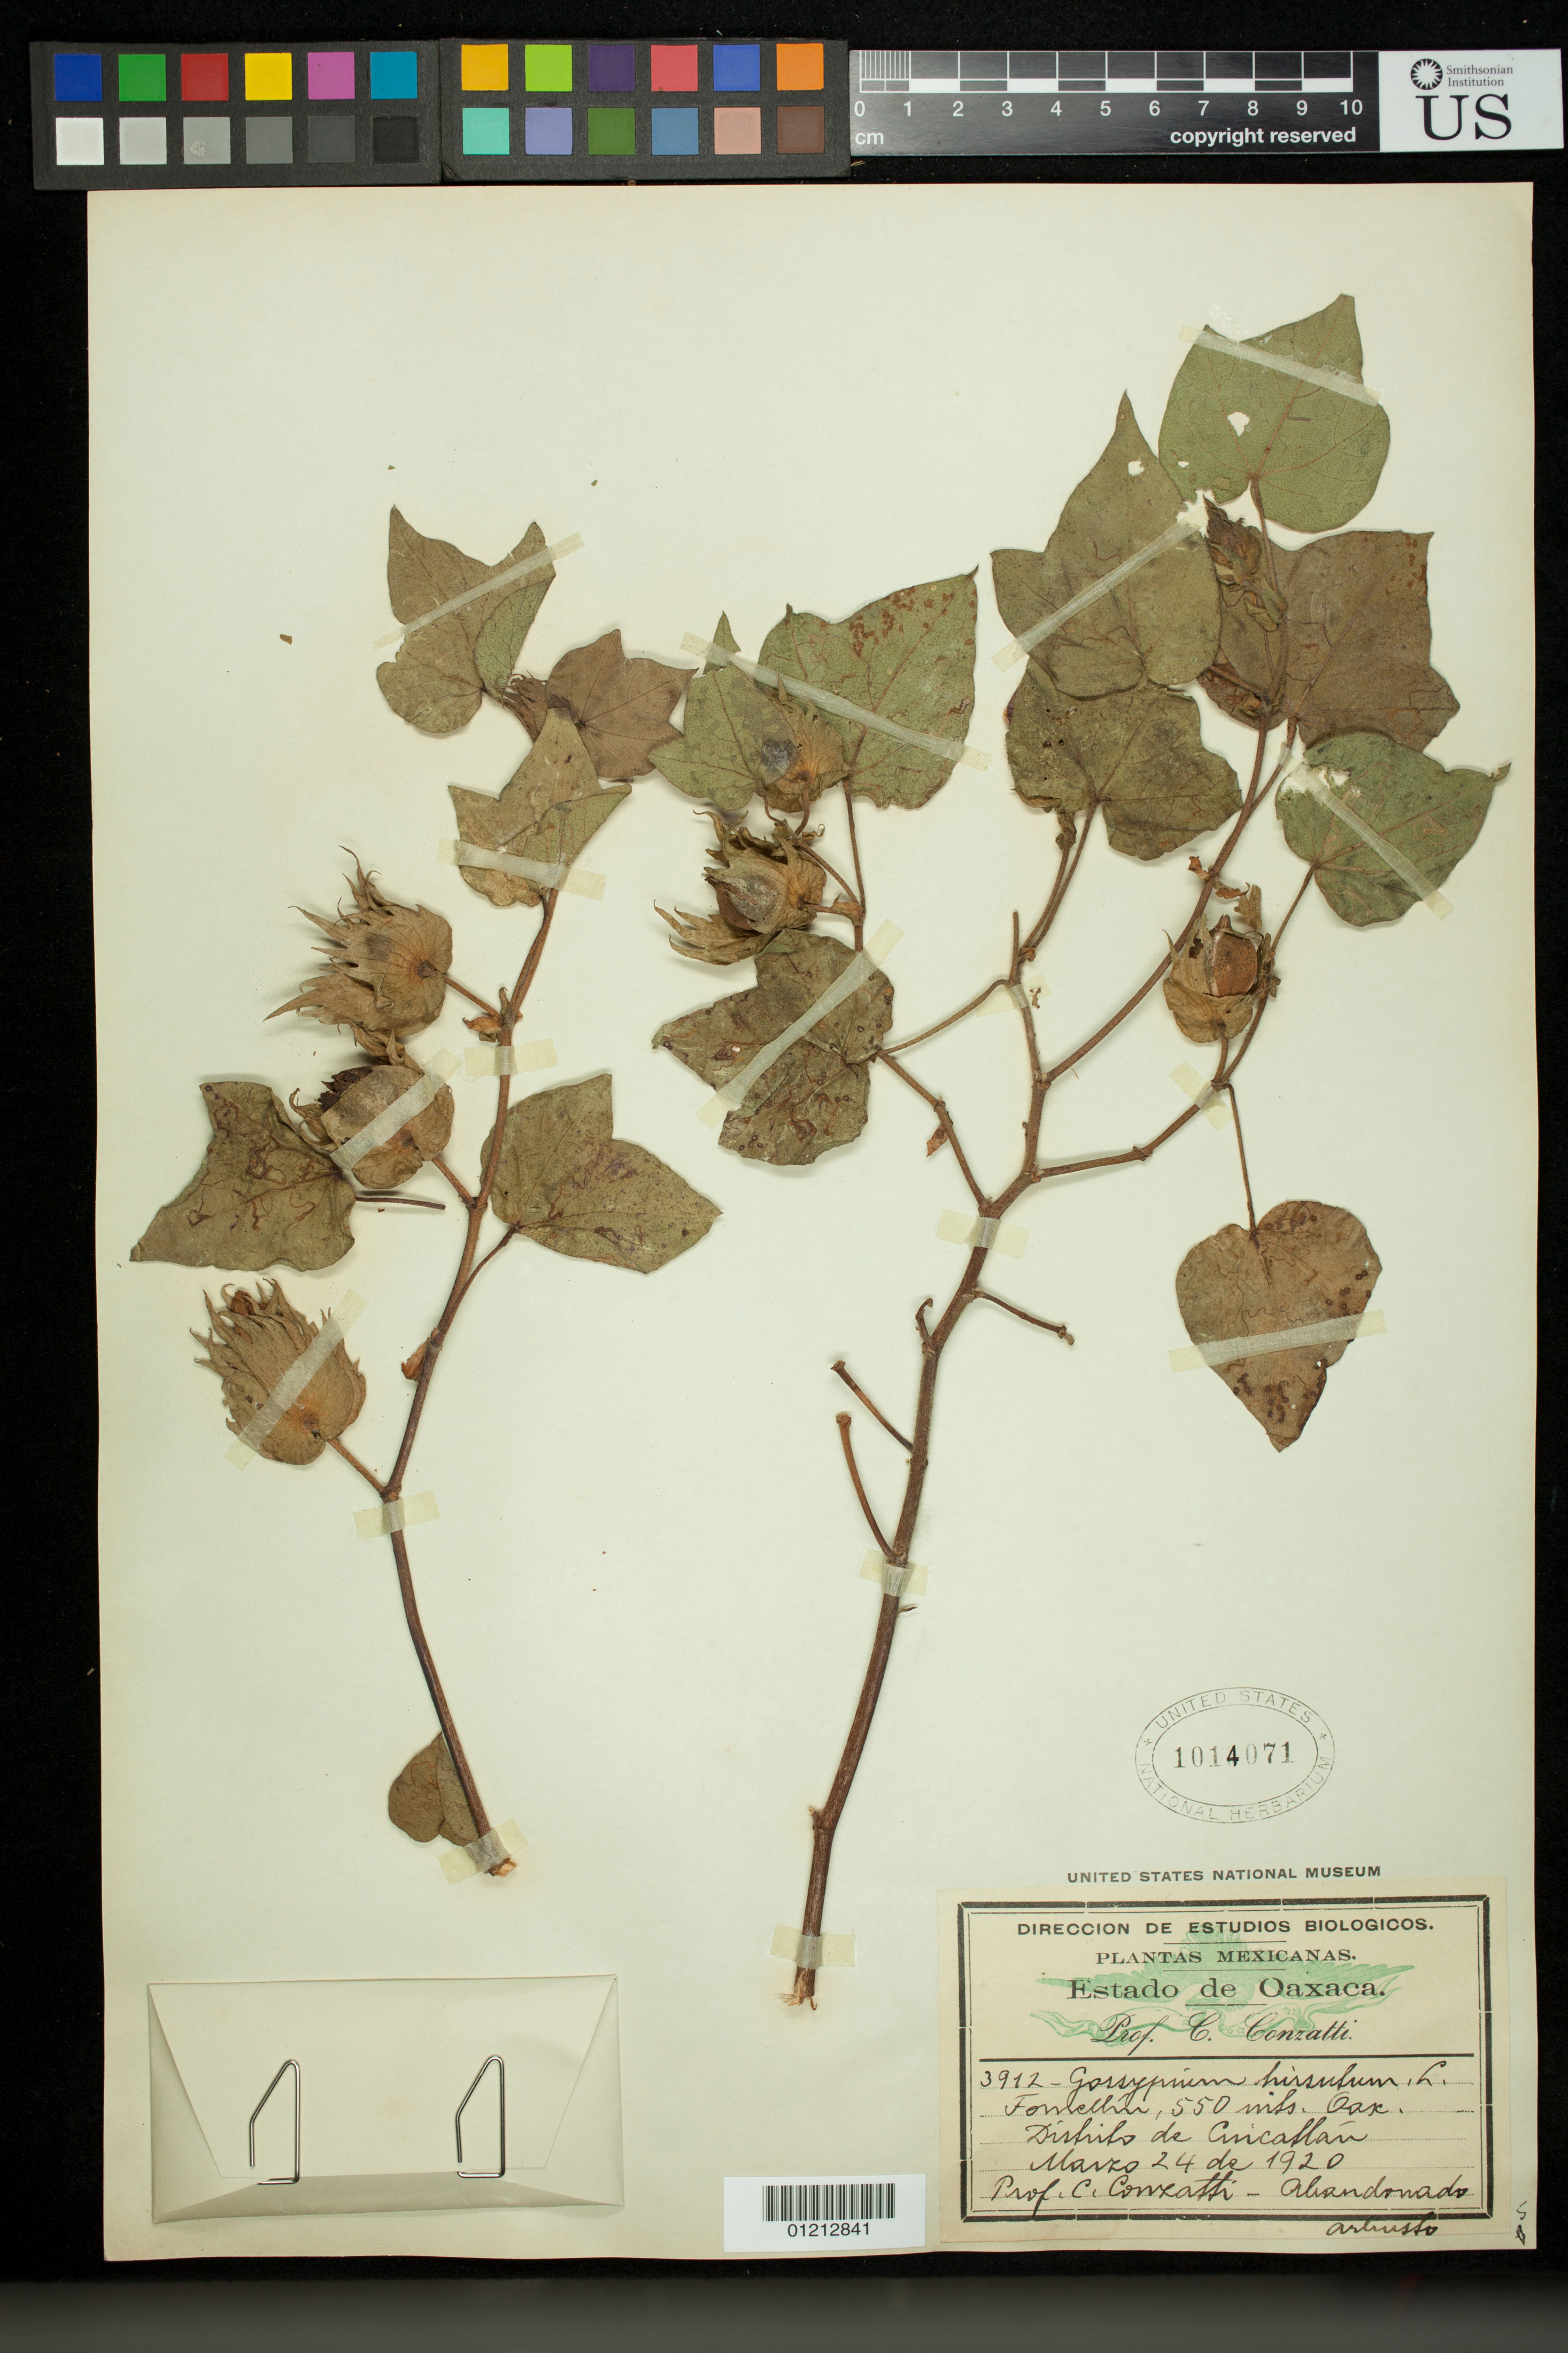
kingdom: Plantae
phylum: Tracheophyta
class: Magnoliopsida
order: Malvales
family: Malvaceae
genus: Gossypium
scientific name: Gossypium hirsutum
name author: L.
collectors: C. Conzatti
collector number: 3912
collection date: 1920-03-24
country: Mexico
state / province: Oaxaca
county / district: Cuicatlan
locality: Tomellin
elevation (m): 550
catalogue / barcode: US 1014071